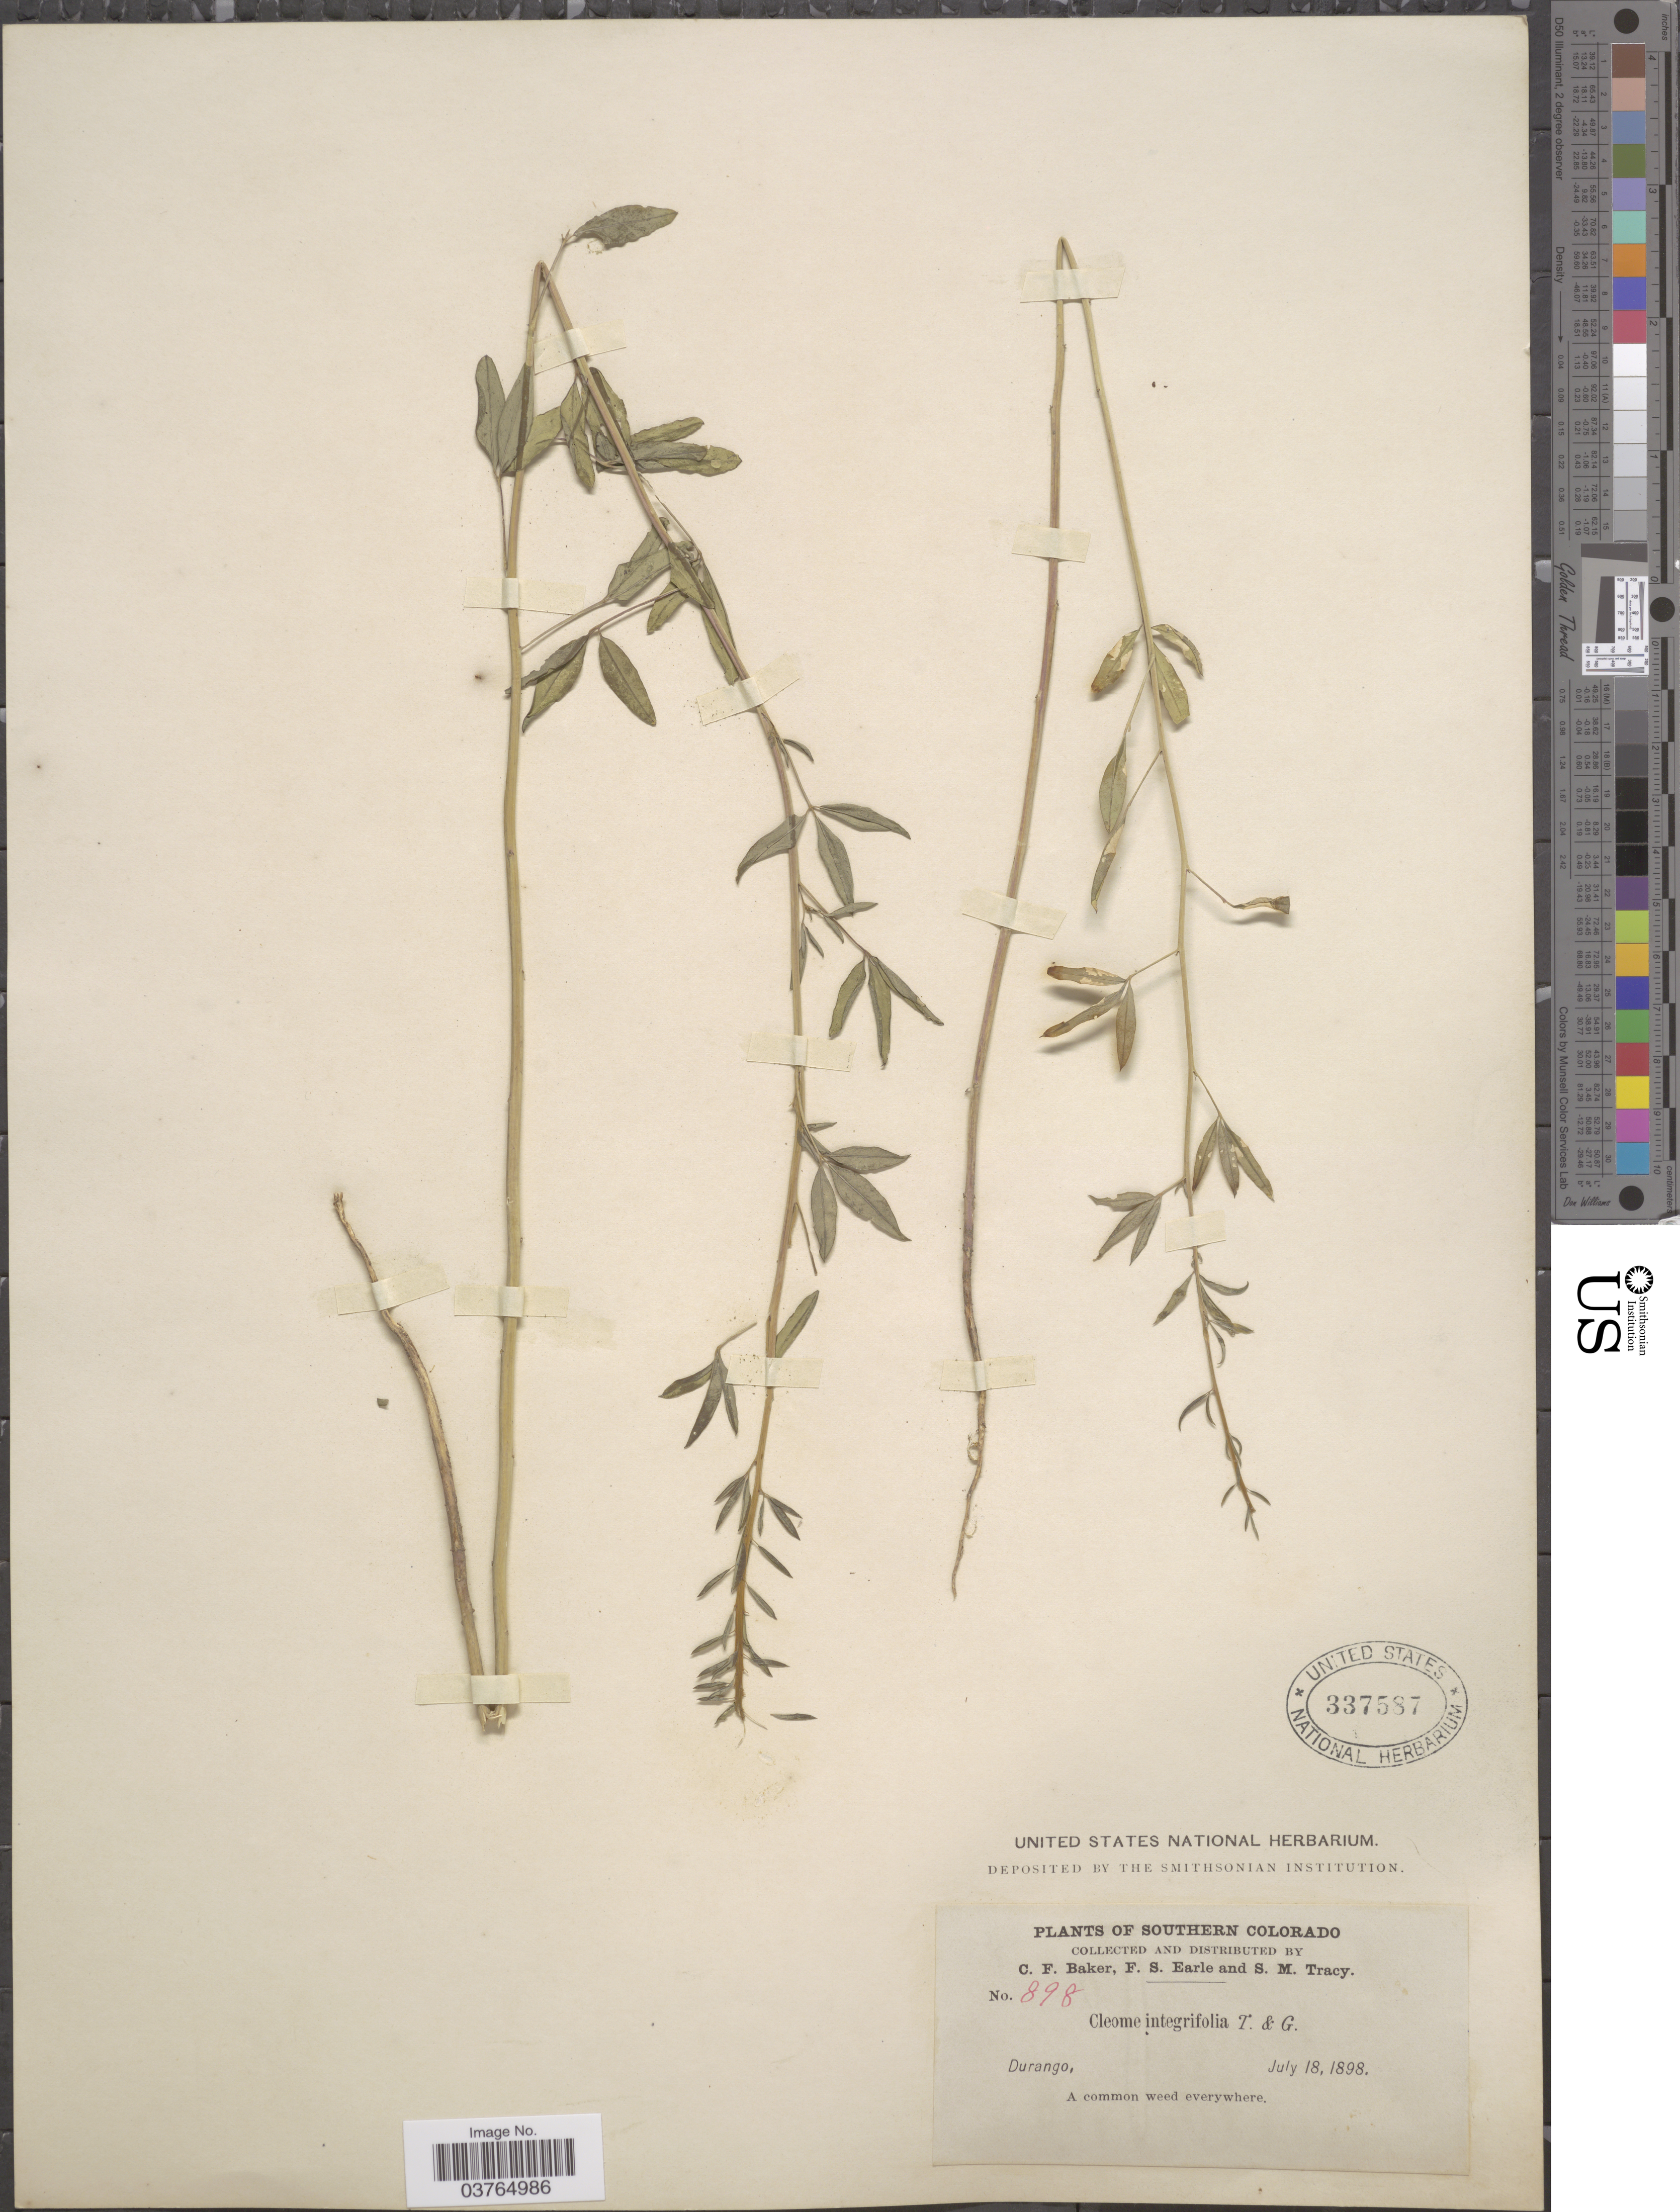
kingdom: Plantae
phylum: Tracheophyta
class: Magnoliopsida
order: Brassicales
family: Cleomaceae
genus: Cleomella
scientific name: Cleomella serrulata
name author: (Pursh) Roalson & J.C. Hall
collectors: C. F. Baker, F. S. Earle & S. M. Tracy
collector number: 898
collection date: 1898-07-18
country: United States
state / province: Colorado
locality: Southern Colorado. Durango.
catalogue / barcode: US 337587